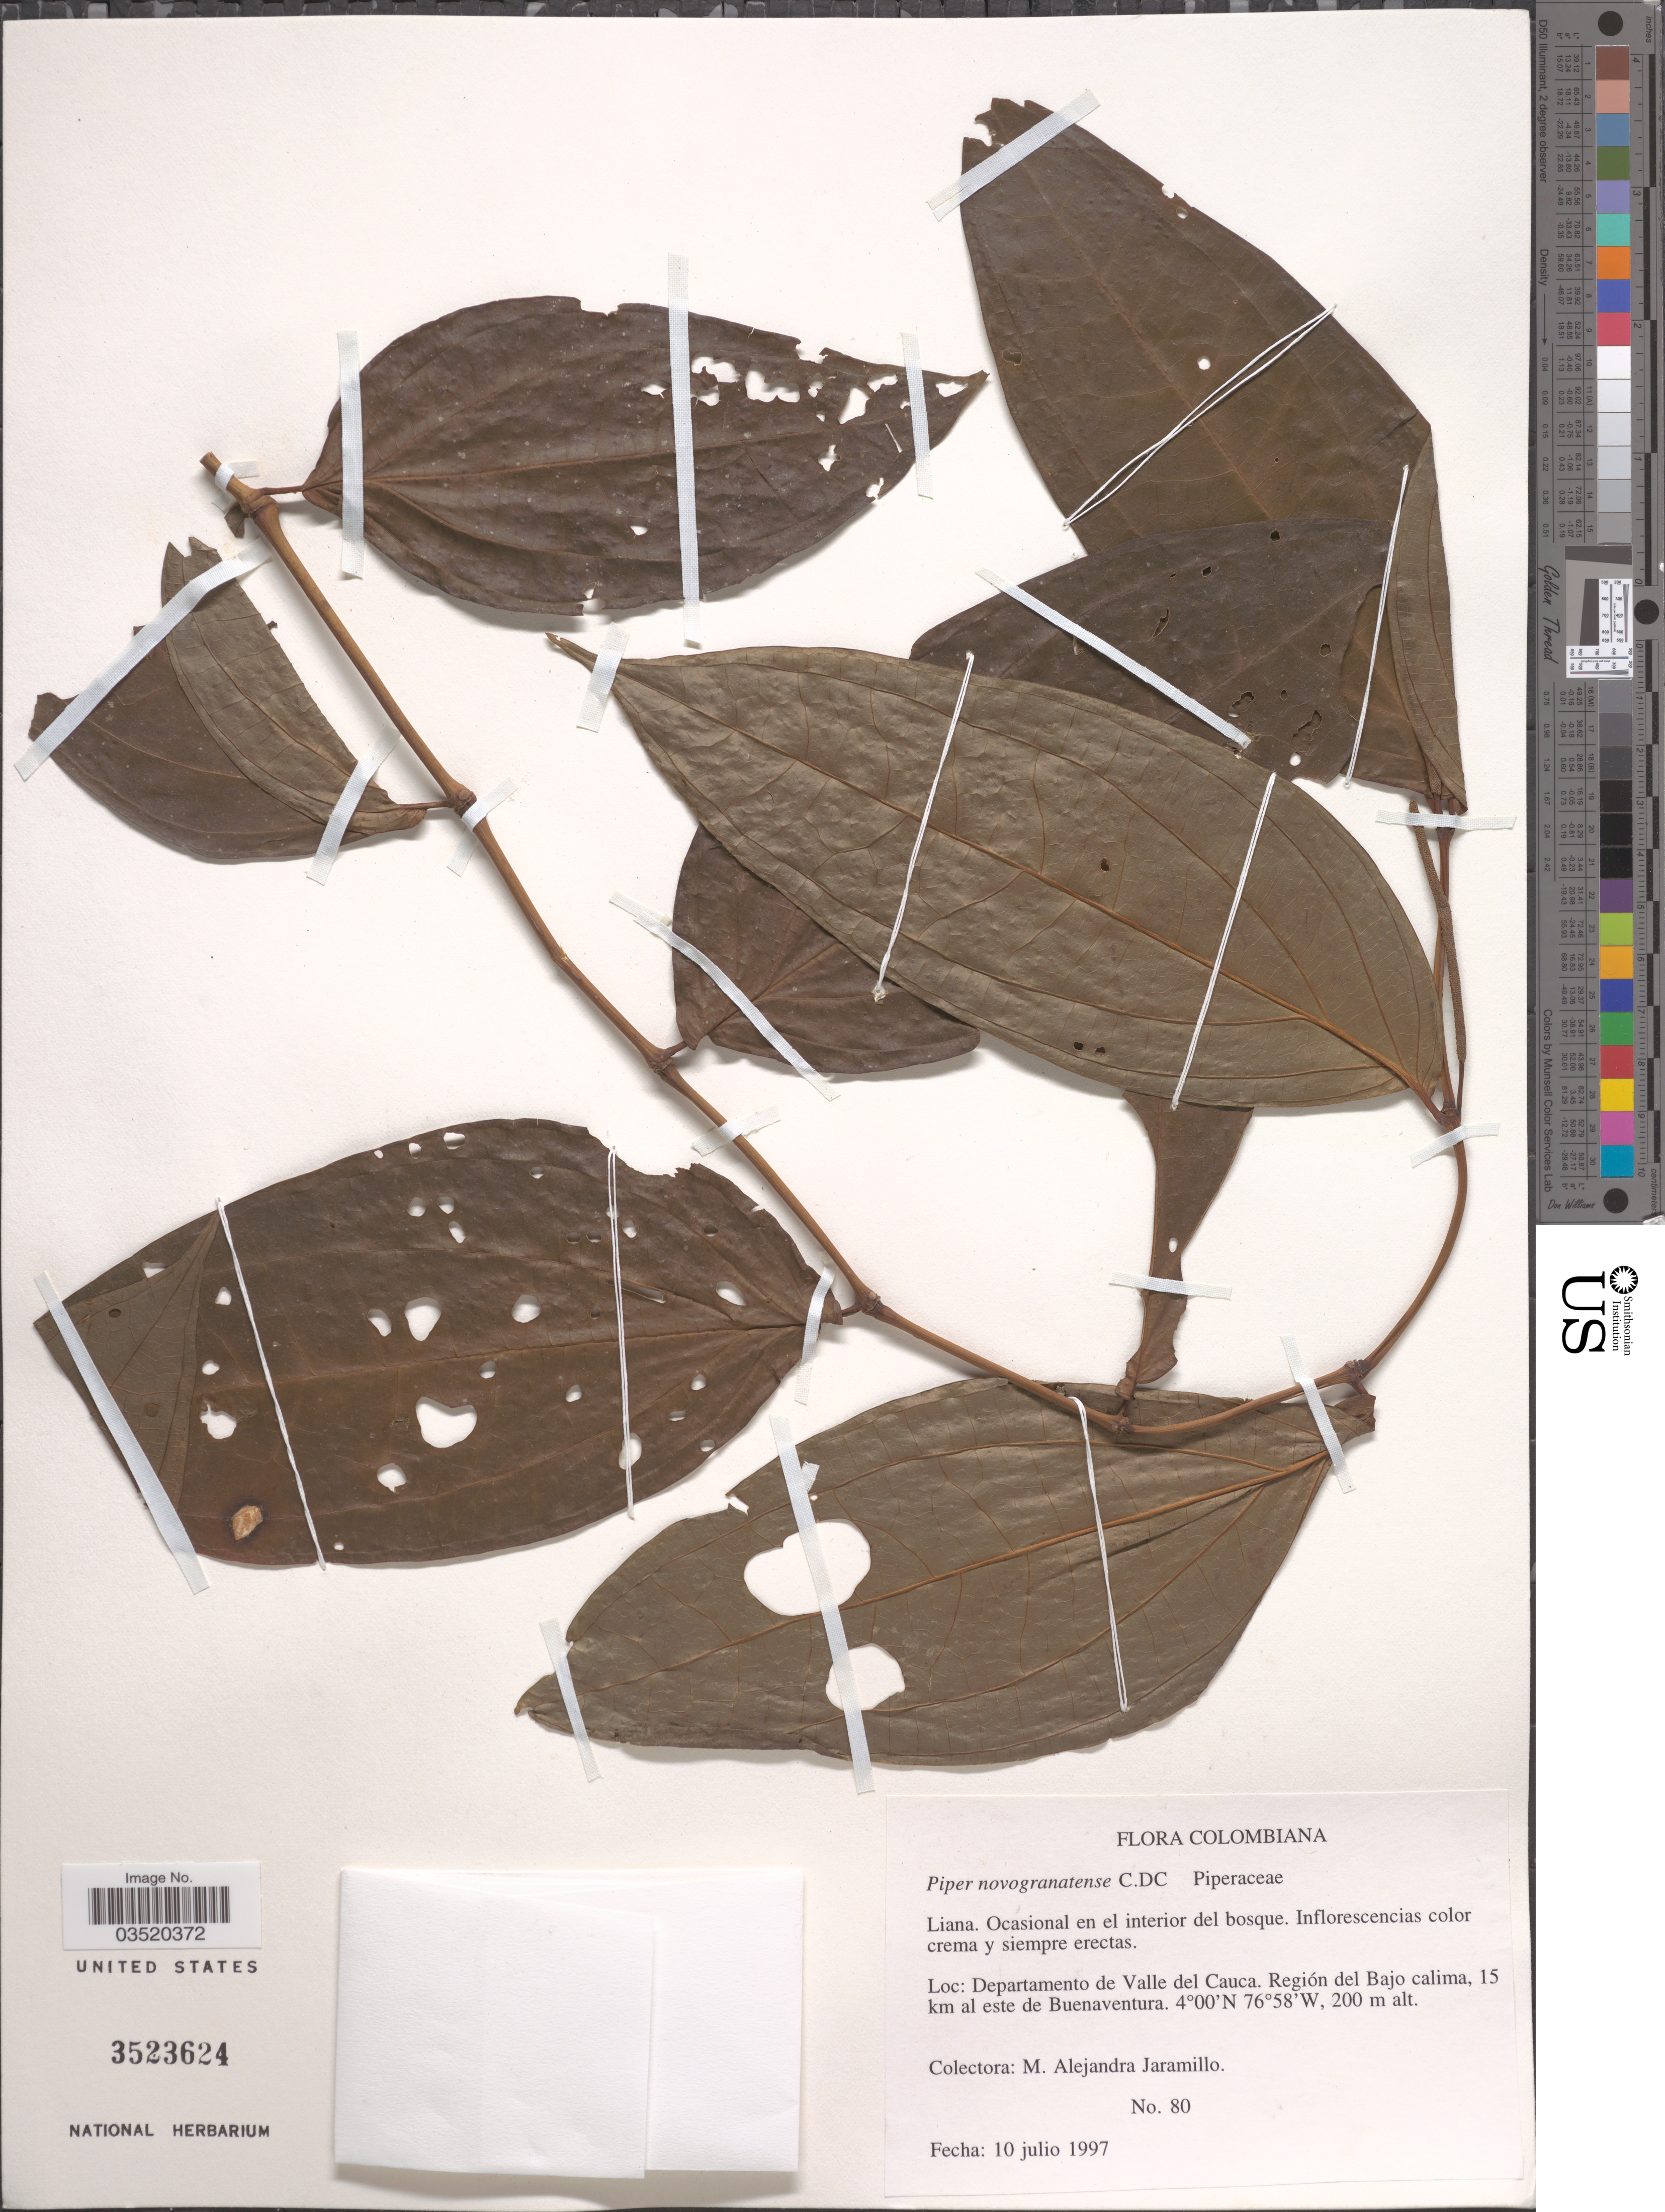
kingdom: Plantae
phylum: Tracheophyta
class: Magnoliopsida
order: Piperales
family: Piperaceae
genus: Piper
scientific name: Piper novo-granatense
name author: C. DC.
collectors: M. A. Jaramillo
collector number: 80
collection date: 1997-07-10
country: Colombia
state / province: Valle del Cauca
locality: Departamento de Valle del Cauca. Región del Bajo calima, 15 km al este de Buenaventura.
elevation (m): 200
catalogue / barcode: US 3523624